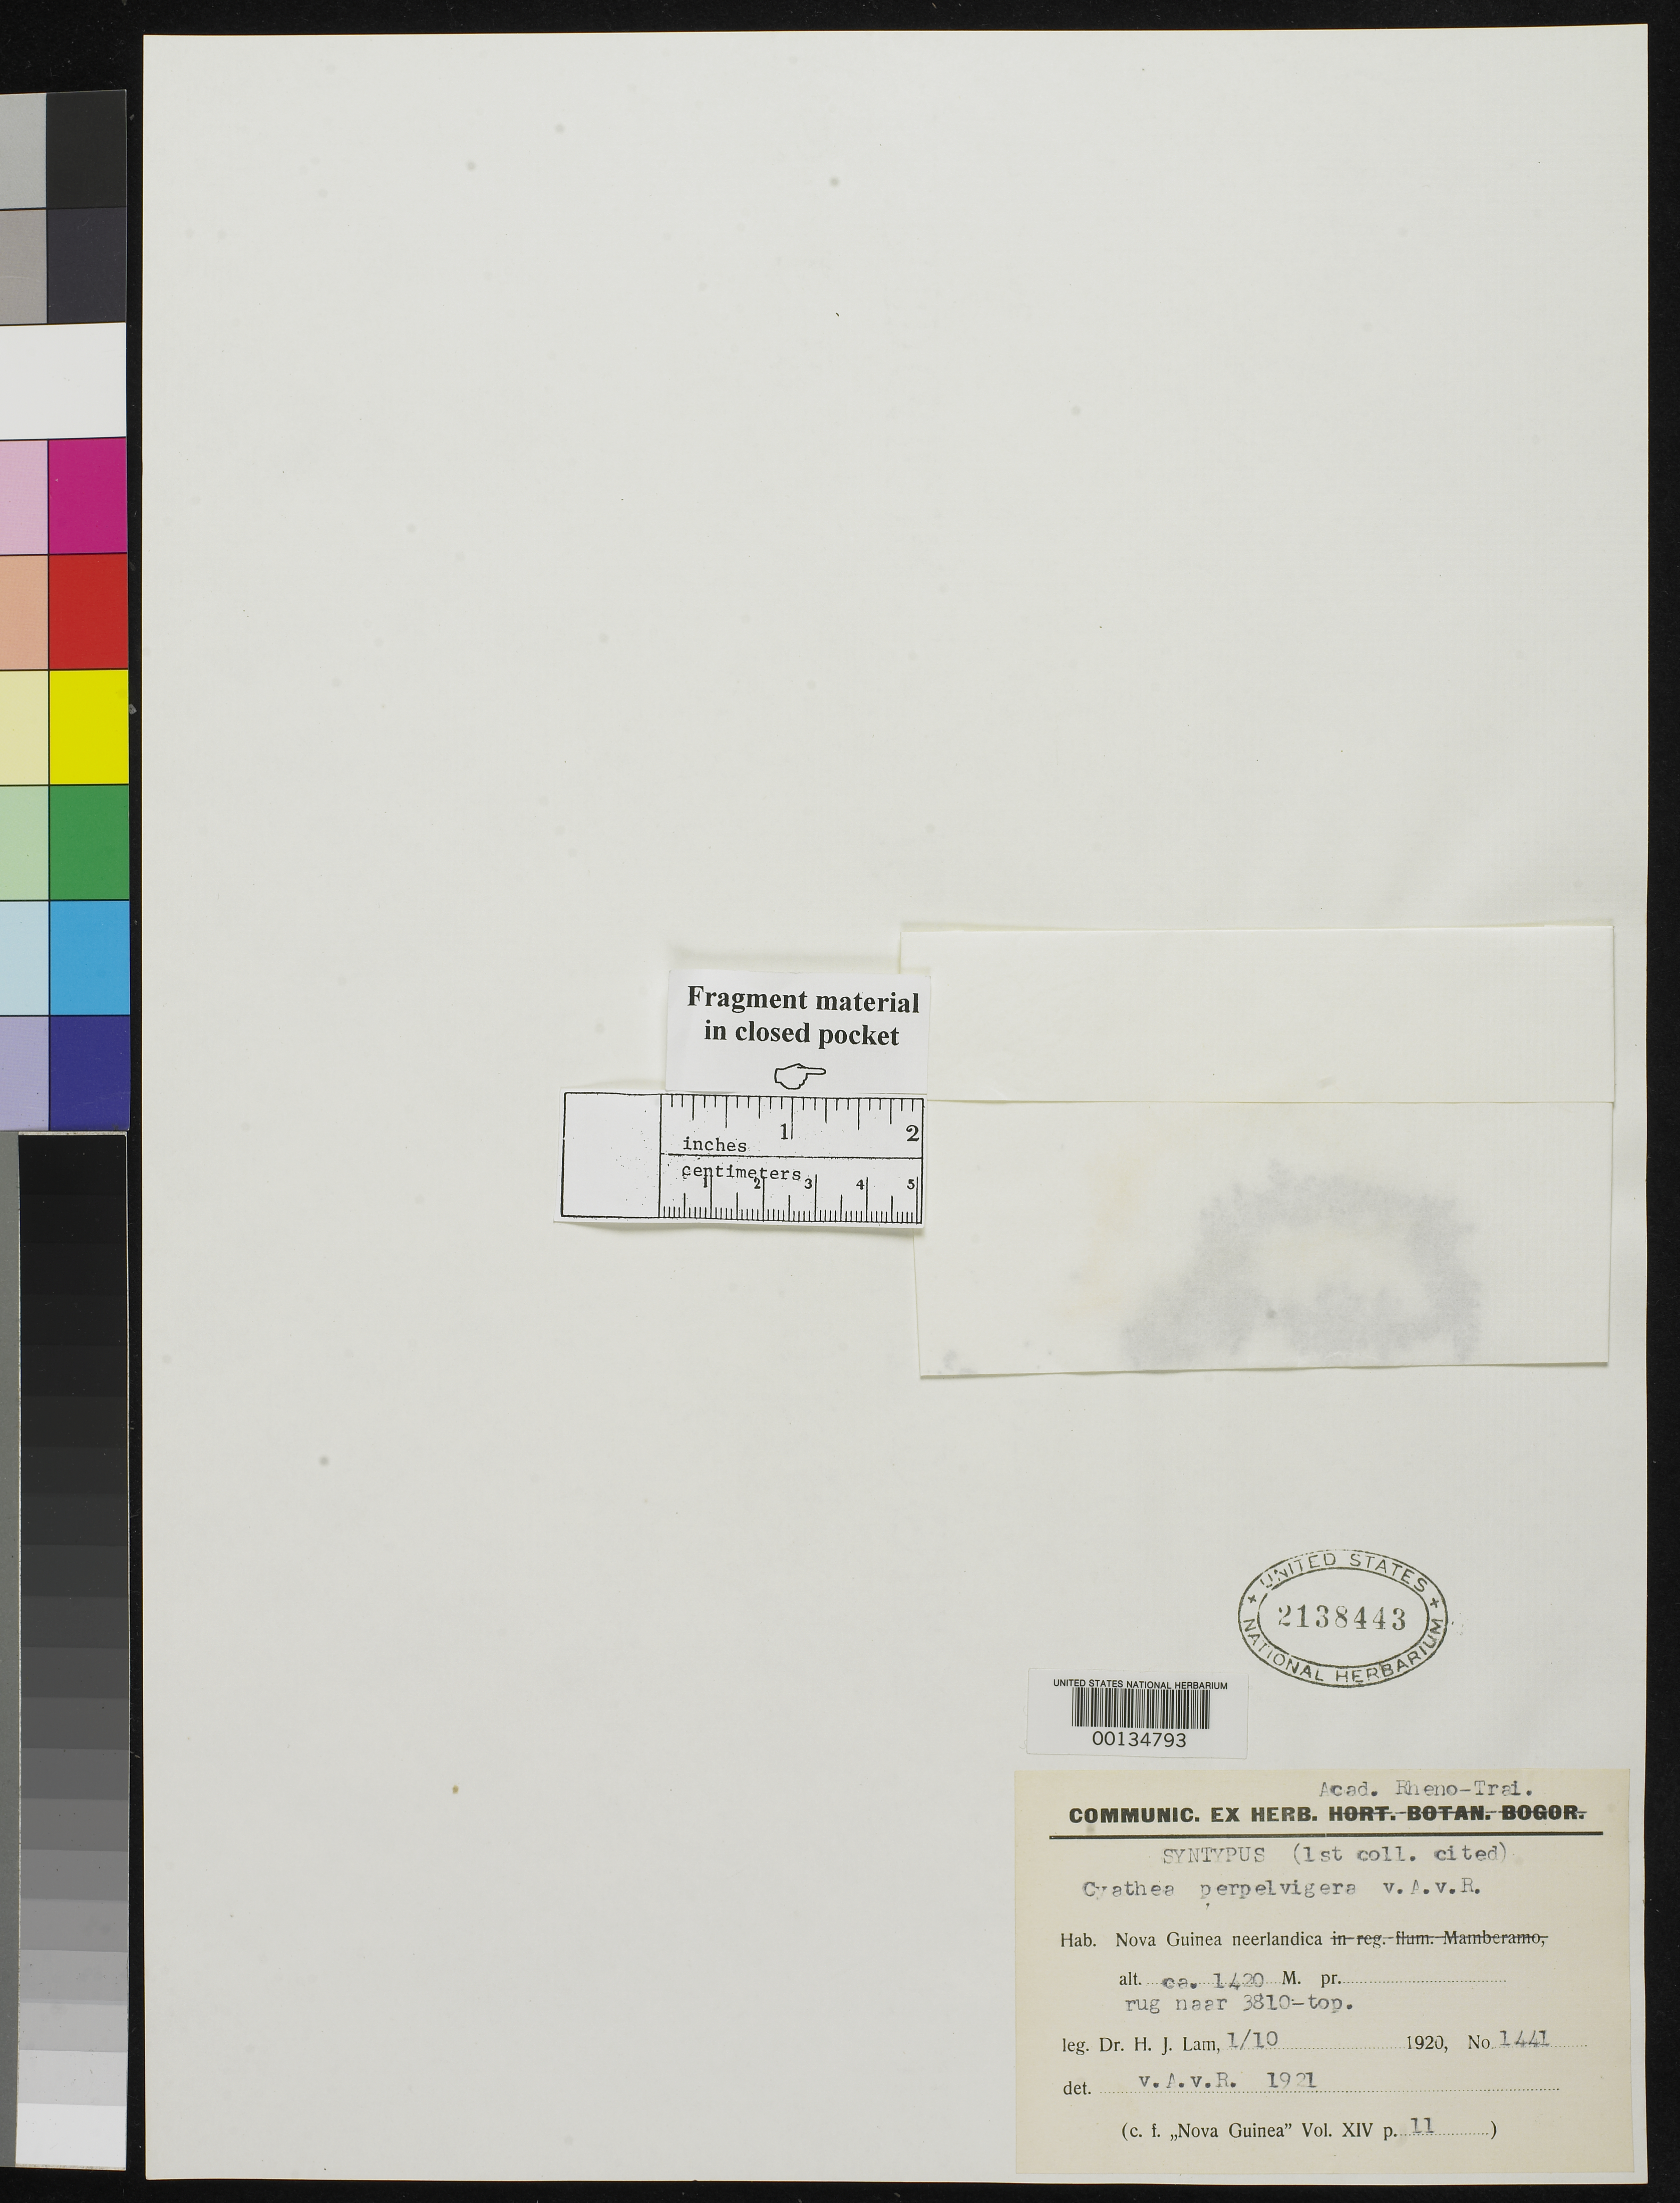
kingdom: Plantae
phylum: Tracheophyta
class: Polypodiopsida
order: Cyatheales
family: Cyatheaceae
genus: Cyathea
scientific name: Cyathea perpelingera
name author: Alderw.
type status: Syntype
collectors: H. J. Lam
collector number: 1441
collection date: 1920-09-21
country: Indonesia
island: New Guinea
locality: Nova Guinea neerlandica, pr. Doormanrivier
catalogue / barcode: US 2138443